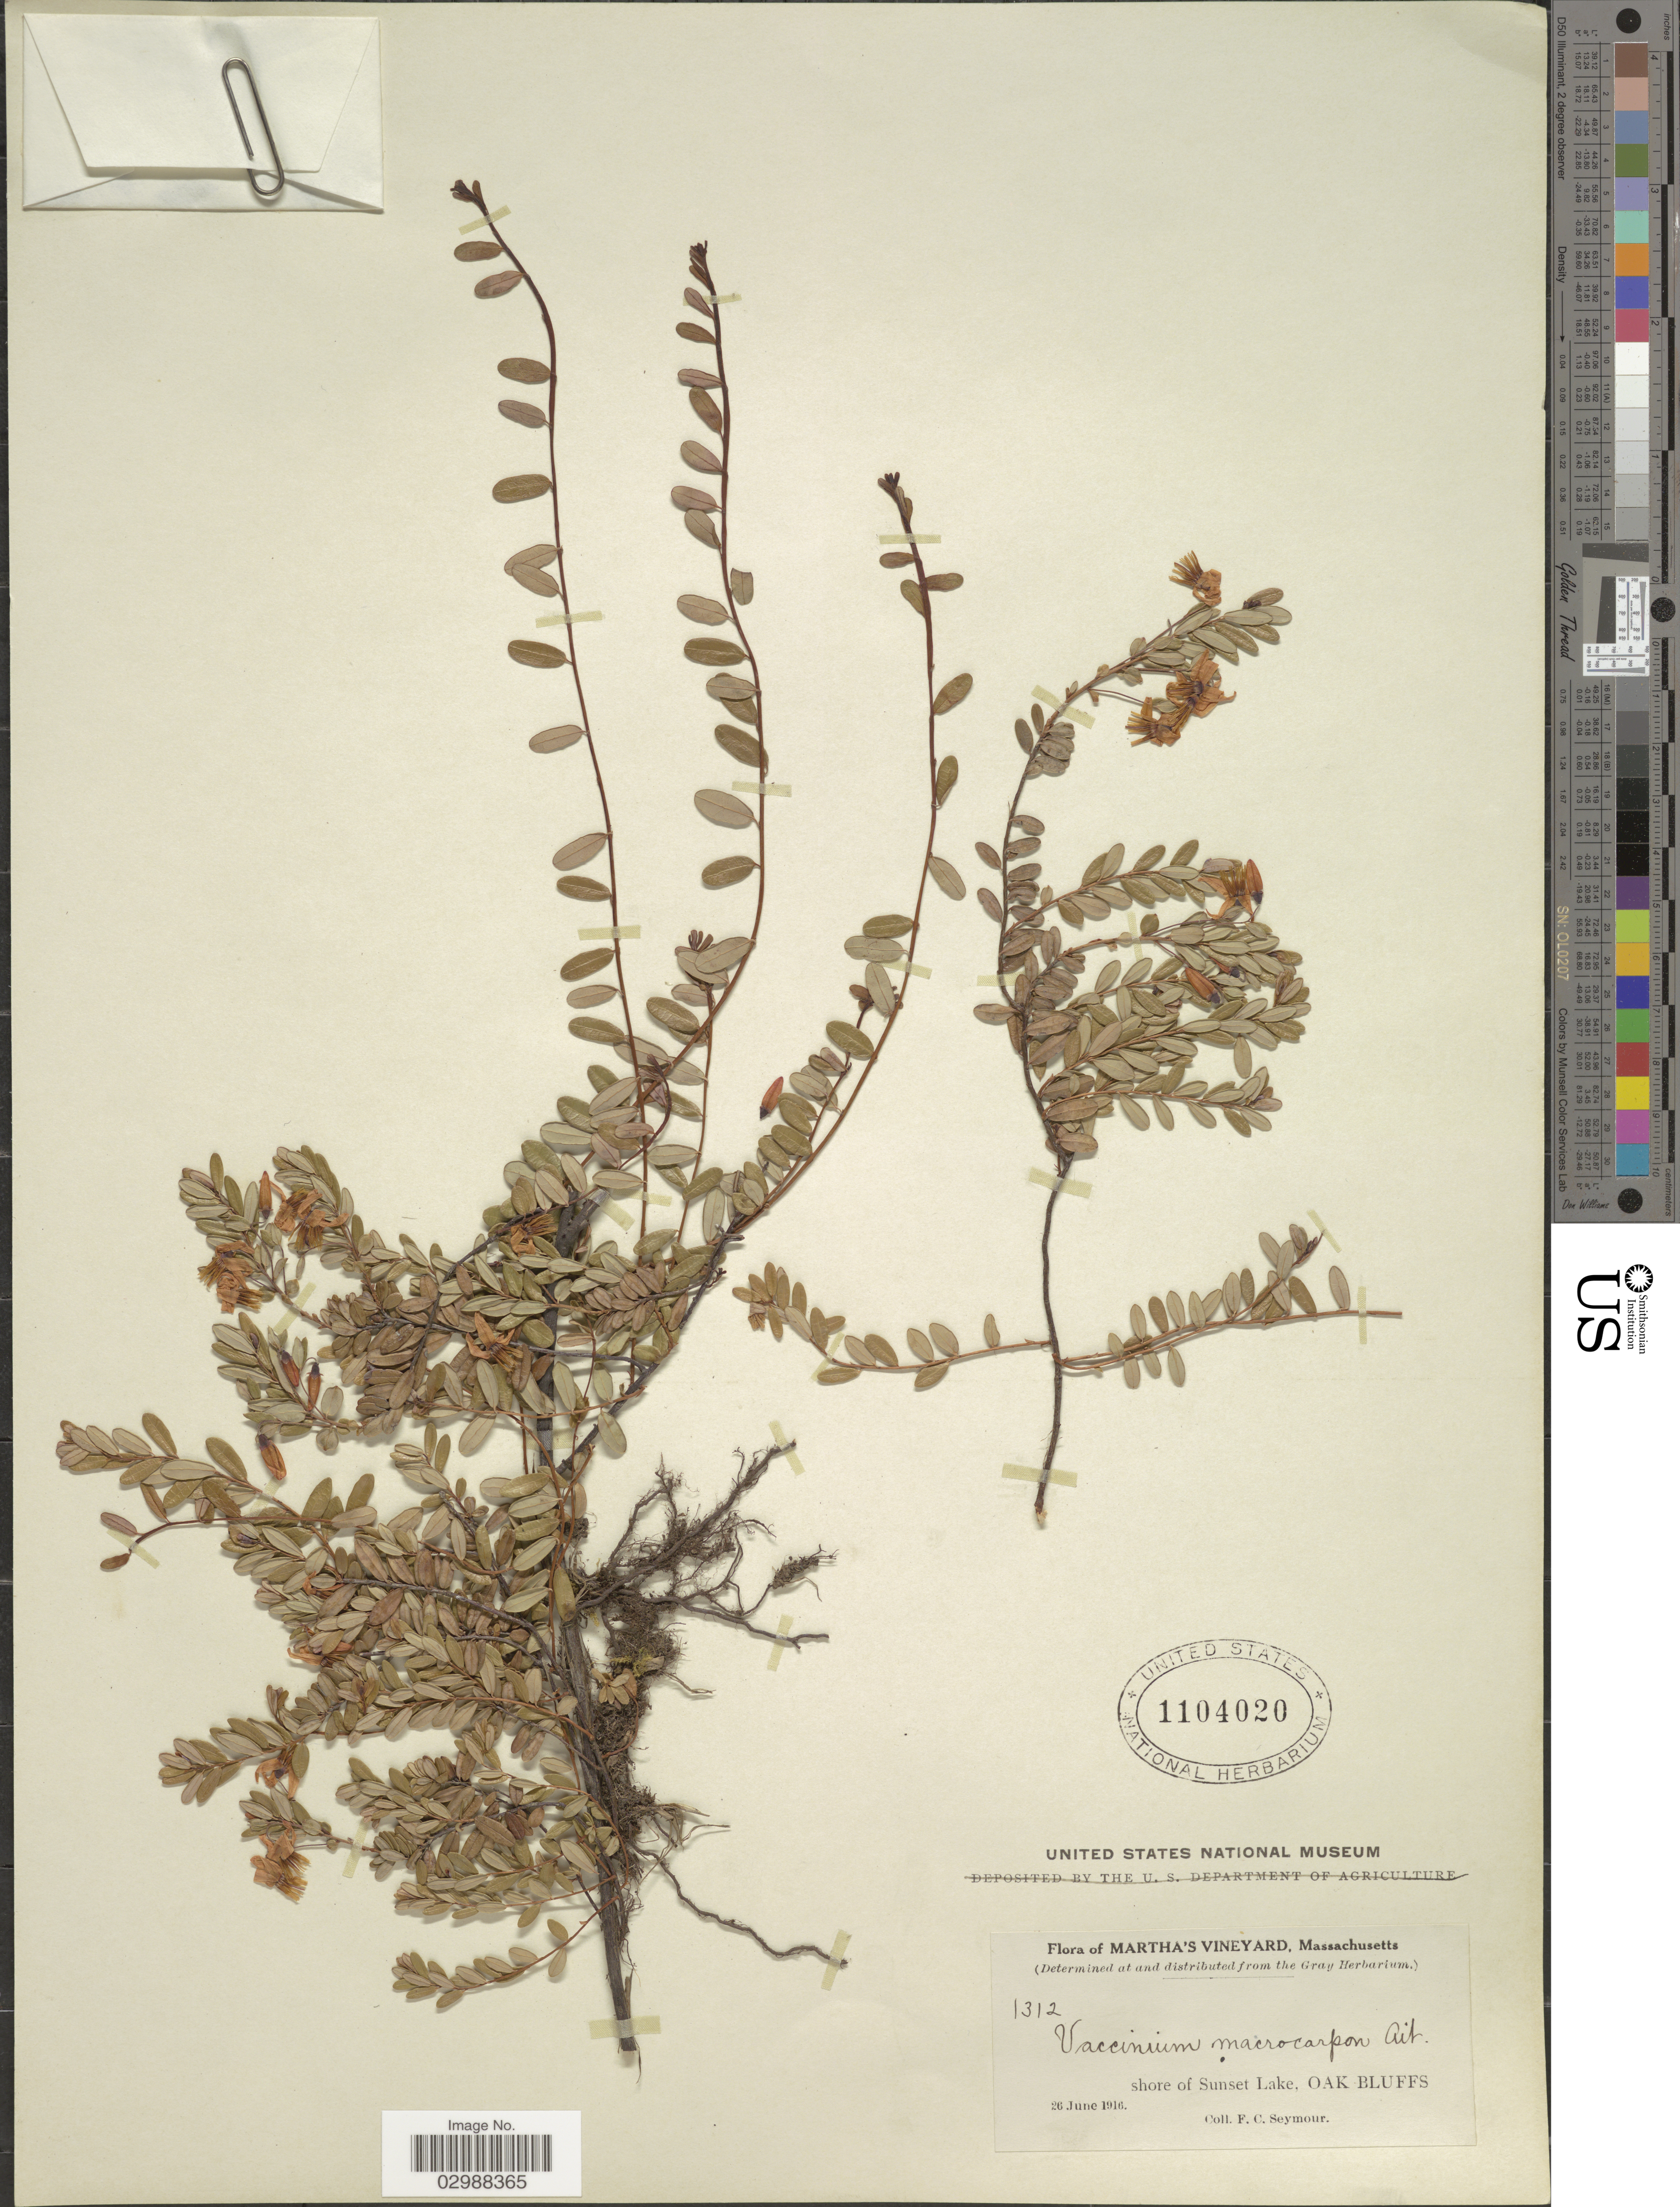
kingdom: Plantae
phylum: Tracheophyta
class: Magnoliopsida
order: Ericales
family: Ericaceae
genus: Vaccinium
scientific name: Vaccinium macrocarpon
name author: Aiton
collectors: F. C. Seymour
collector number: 1312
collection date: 1916-06-26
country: United States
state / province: Massachusetts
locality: Martha's Vineyard. Shore of Sunset Lake, Oak Bluffs.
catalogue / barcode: US 1104020